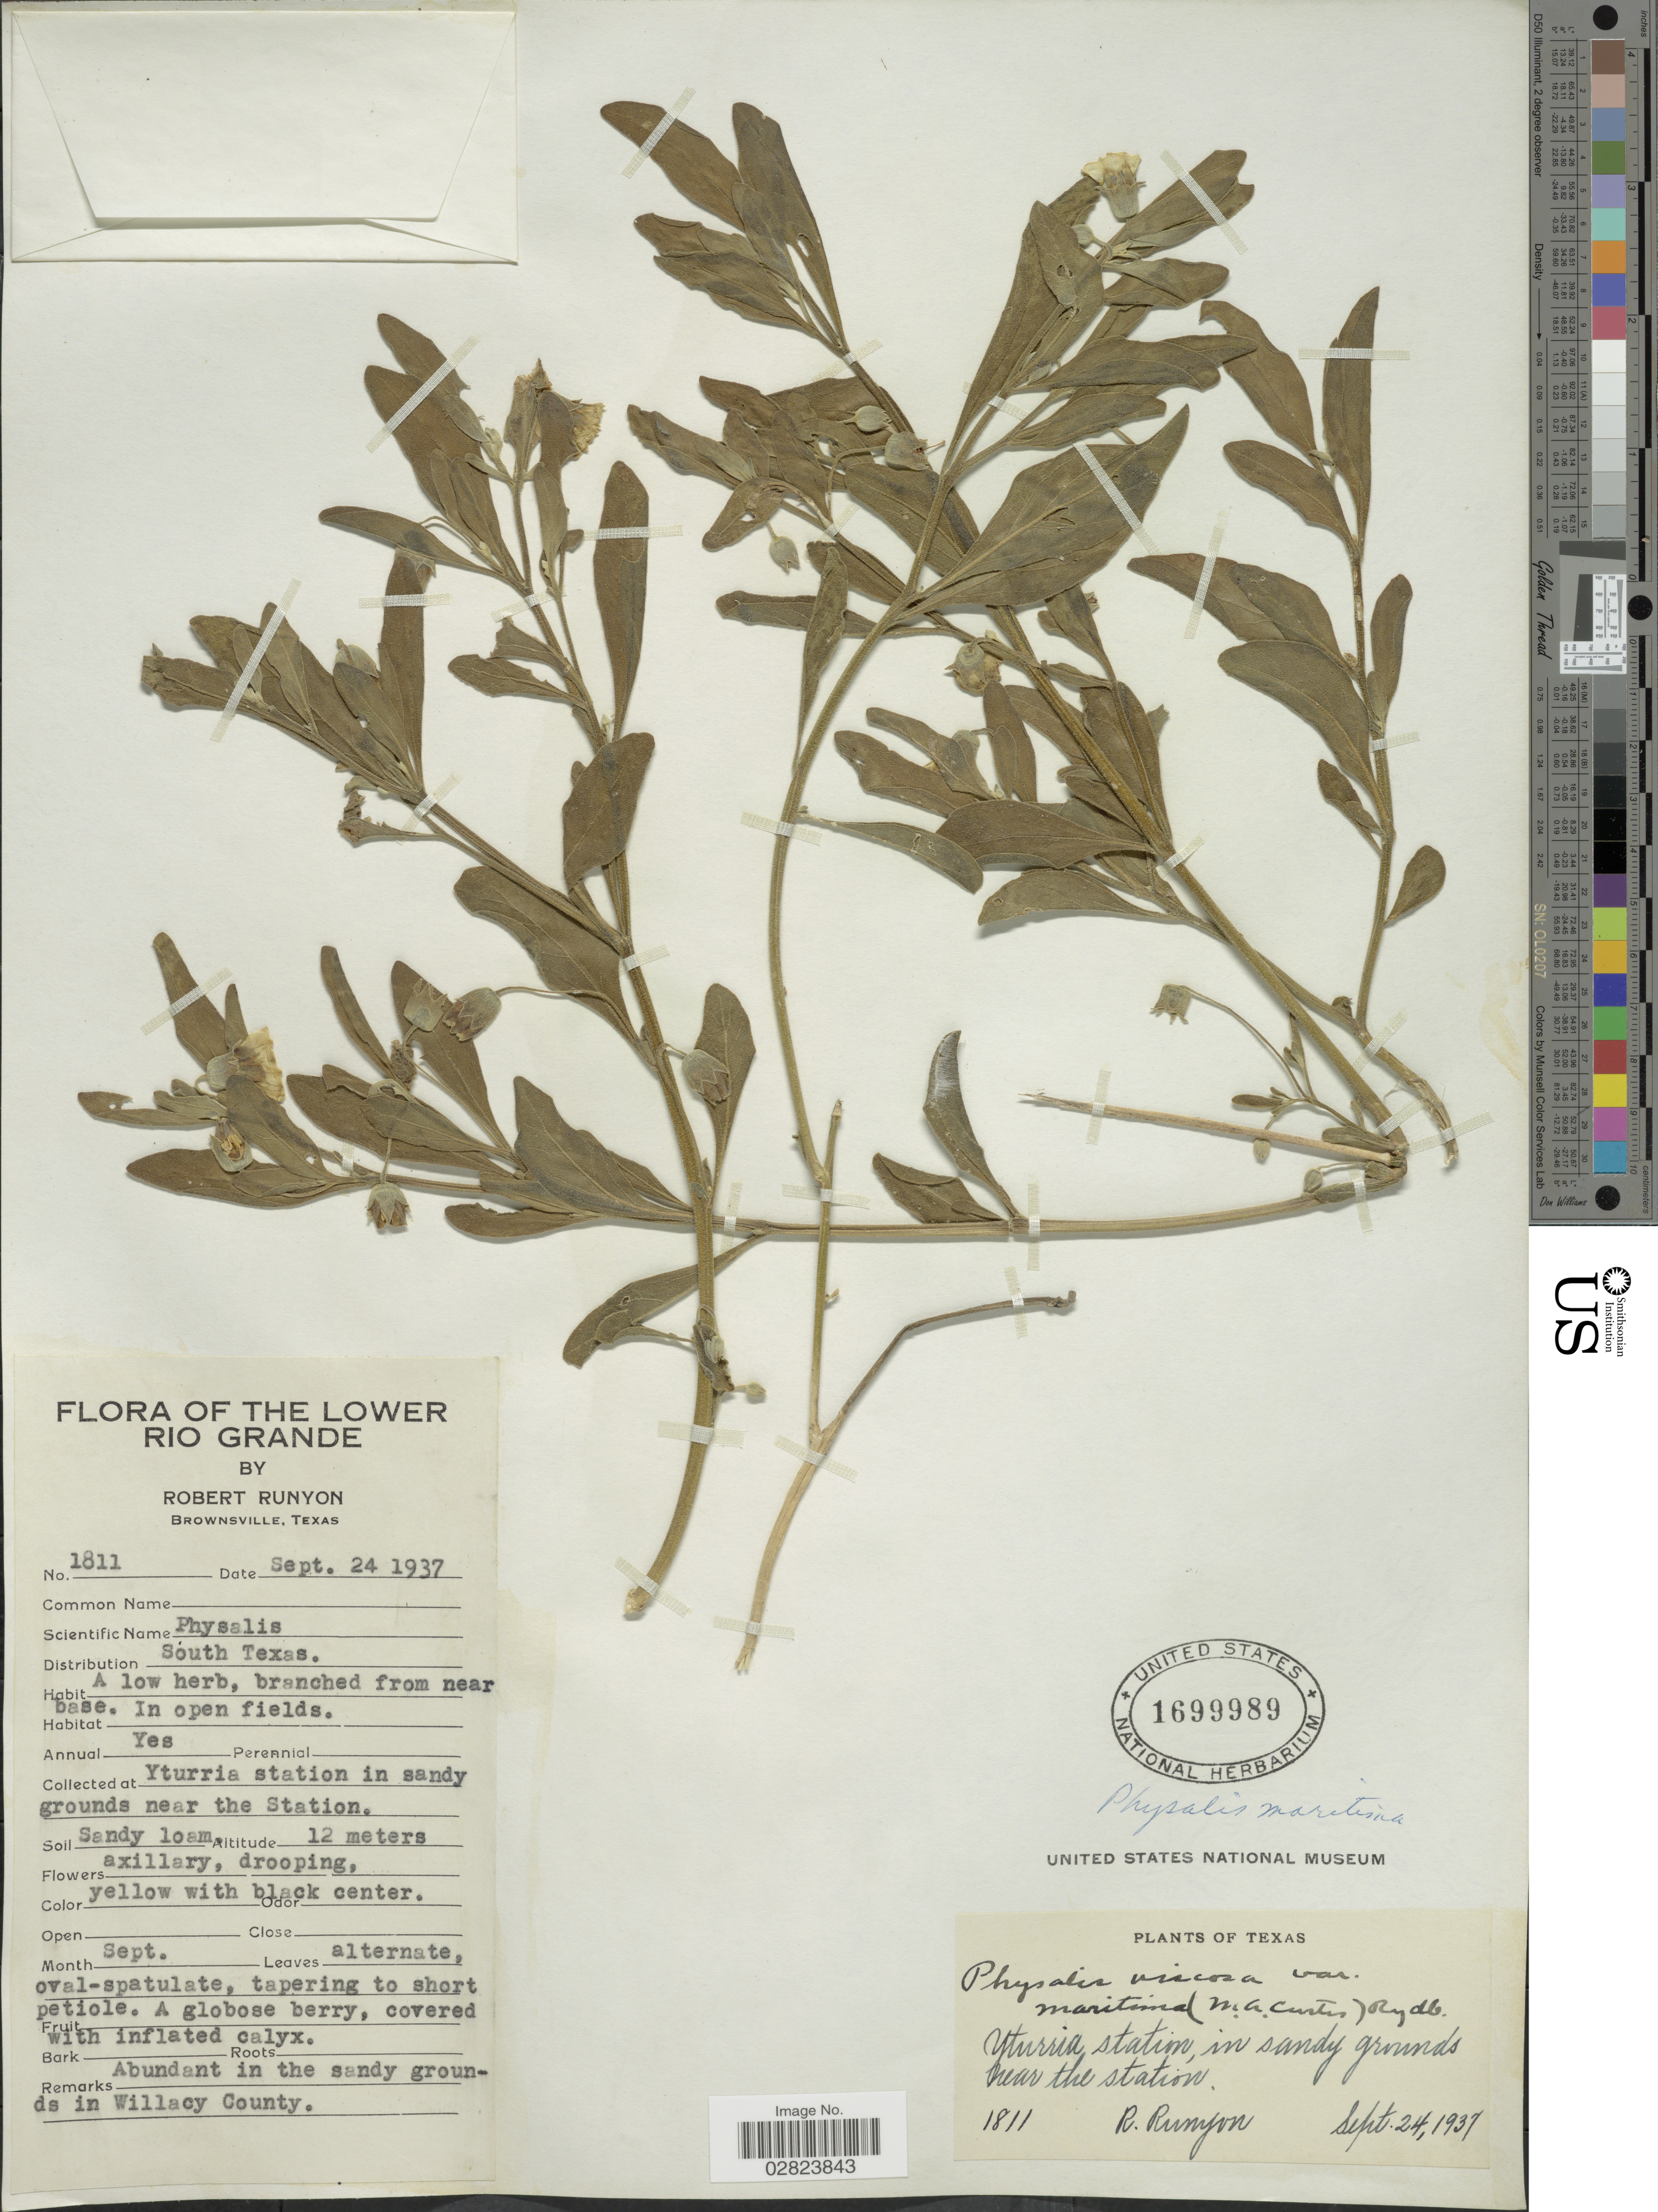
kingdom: Plantae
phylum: Tracheophyta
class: Magnoliopsida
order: Solanales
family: Solanaceae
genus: Physalis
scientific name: Physalis maritima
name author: M.A. Curtis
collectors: R. Runyon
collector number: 1811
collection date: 1937-09-24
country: United States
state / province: Texas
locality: The Lower Rio Grande. Yturria station in sandy grounds near the Station.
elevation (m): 12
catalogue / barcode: US 1699989